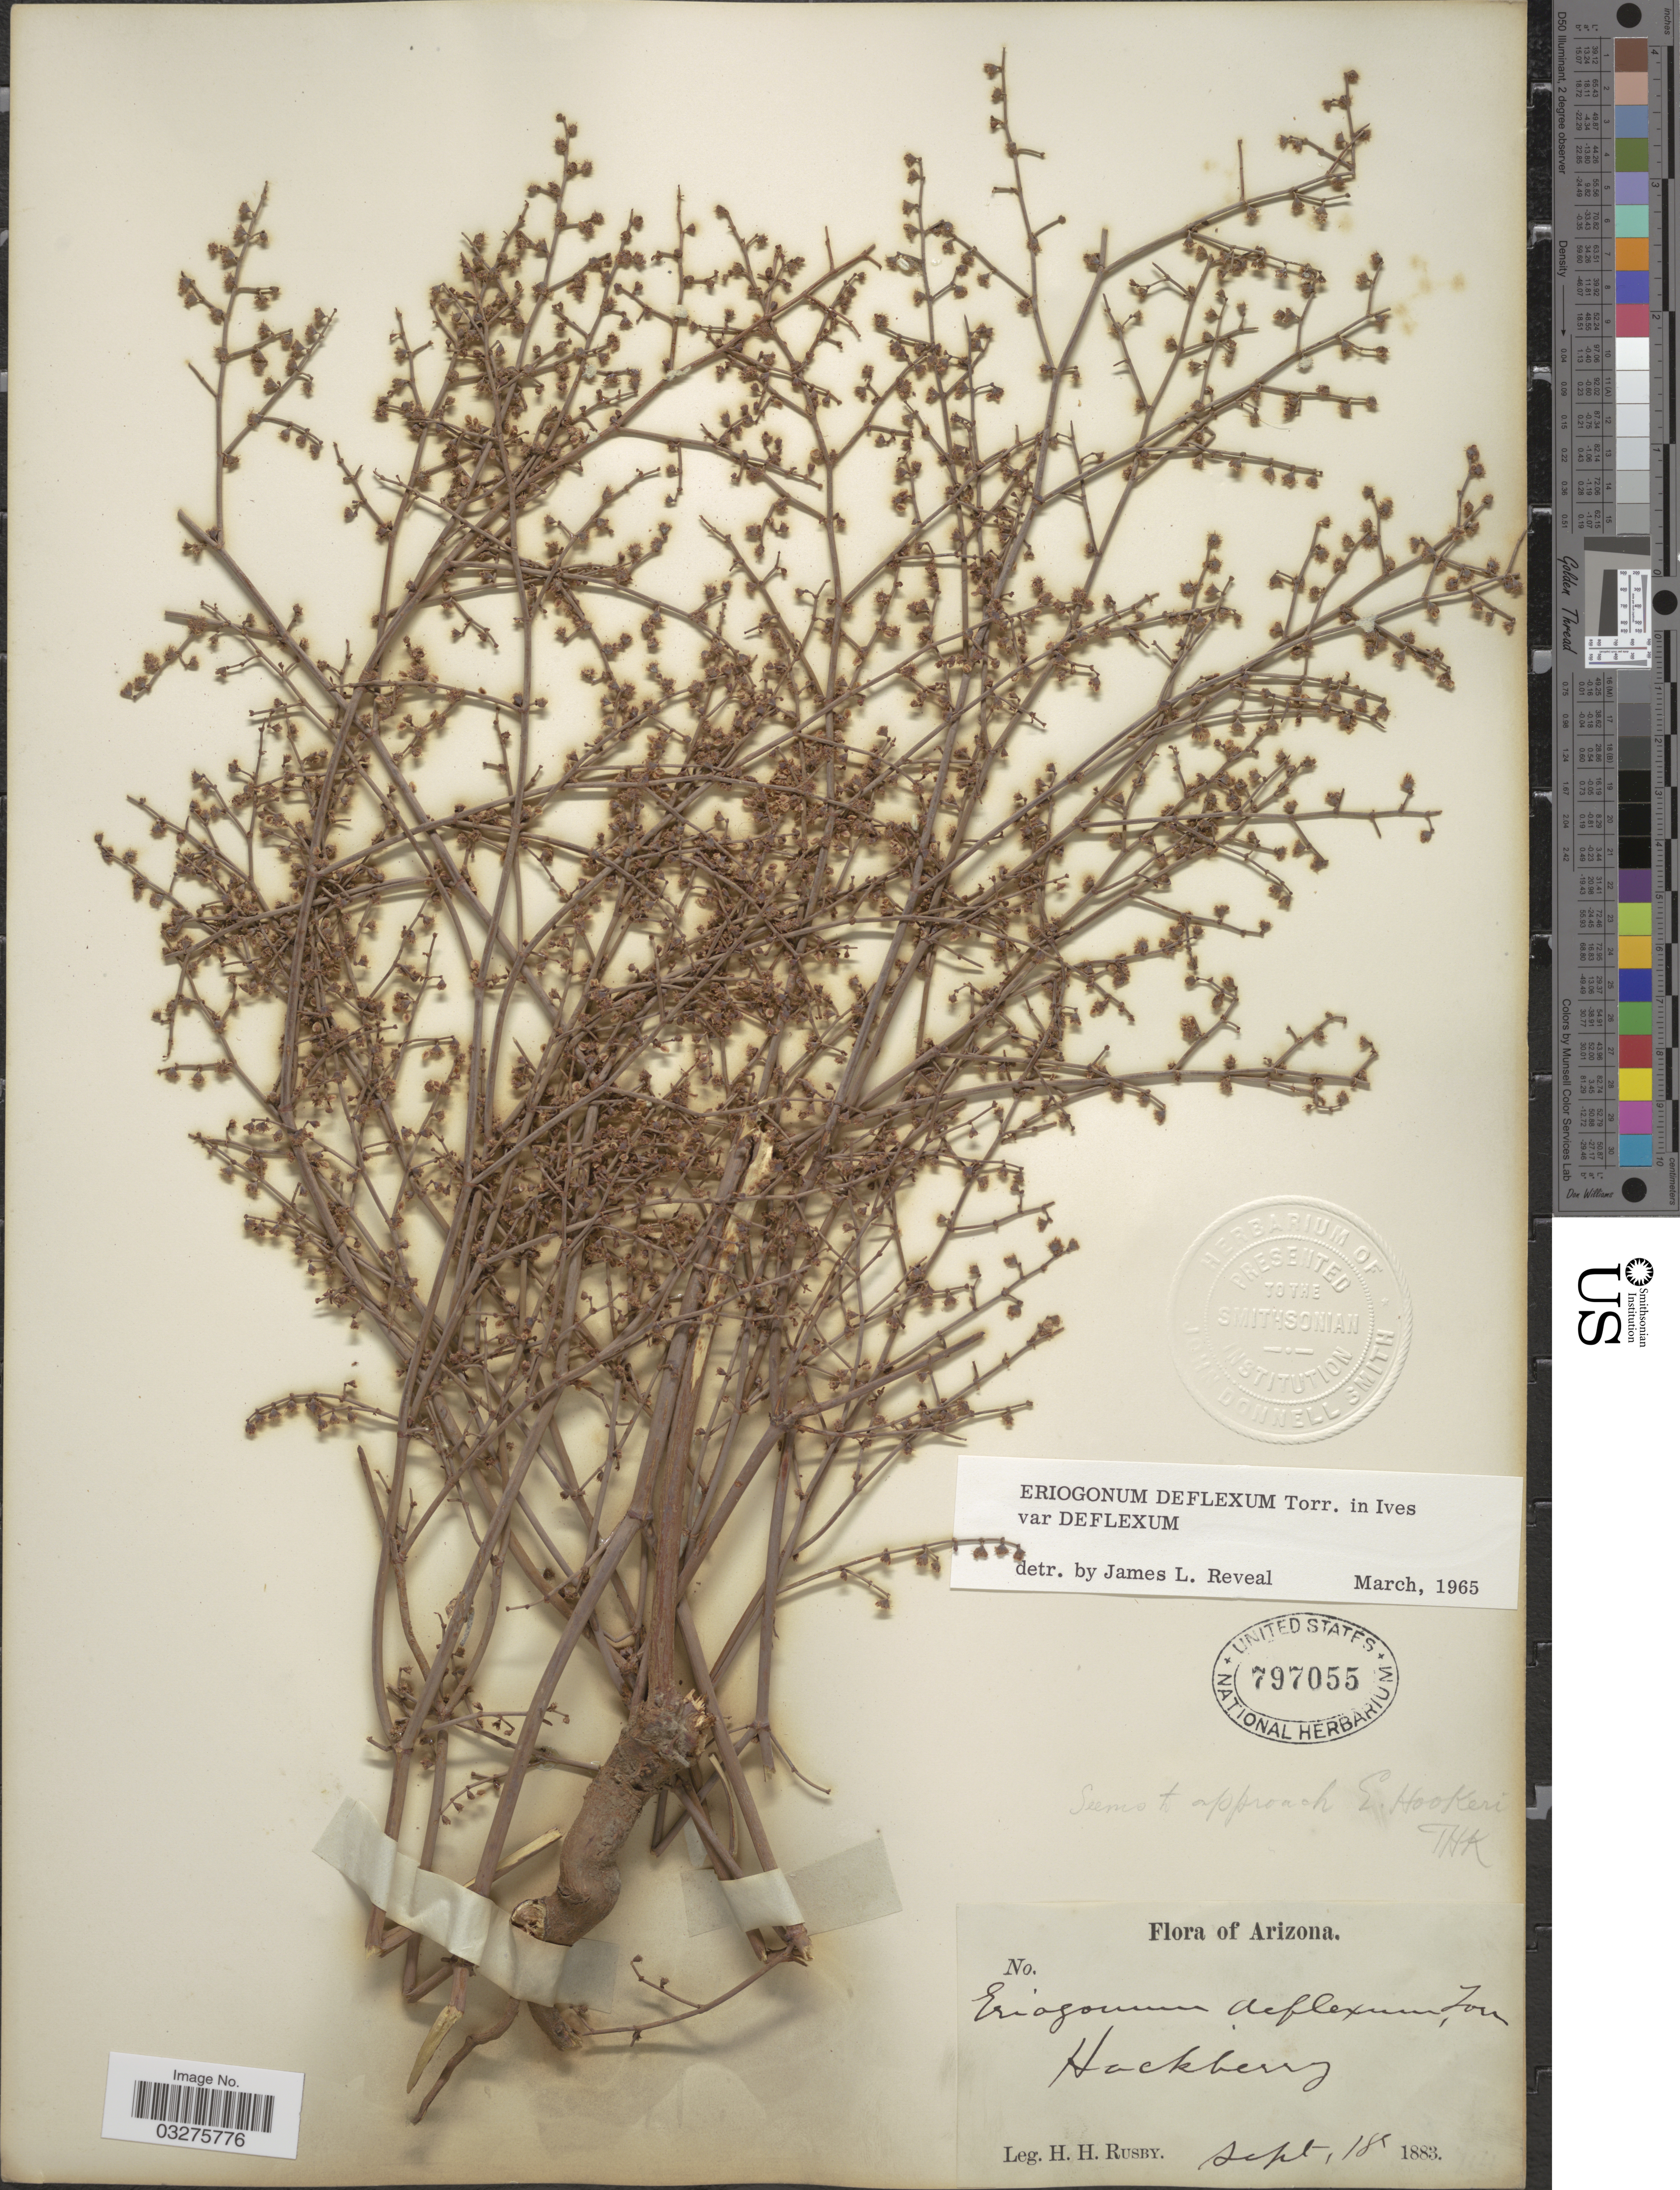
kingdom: Plantae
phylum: Tracheophyta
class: Magnoliopsida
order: Caryophyllales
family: Polygonaceae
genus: Eriogonum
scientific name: Eriogonum deflexum var. deflexum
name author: Torr. in Ives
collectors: H. H. Rusby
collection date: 1883-09-18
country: United States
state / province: Arizona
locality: Hackberry.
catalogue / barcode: US 797055